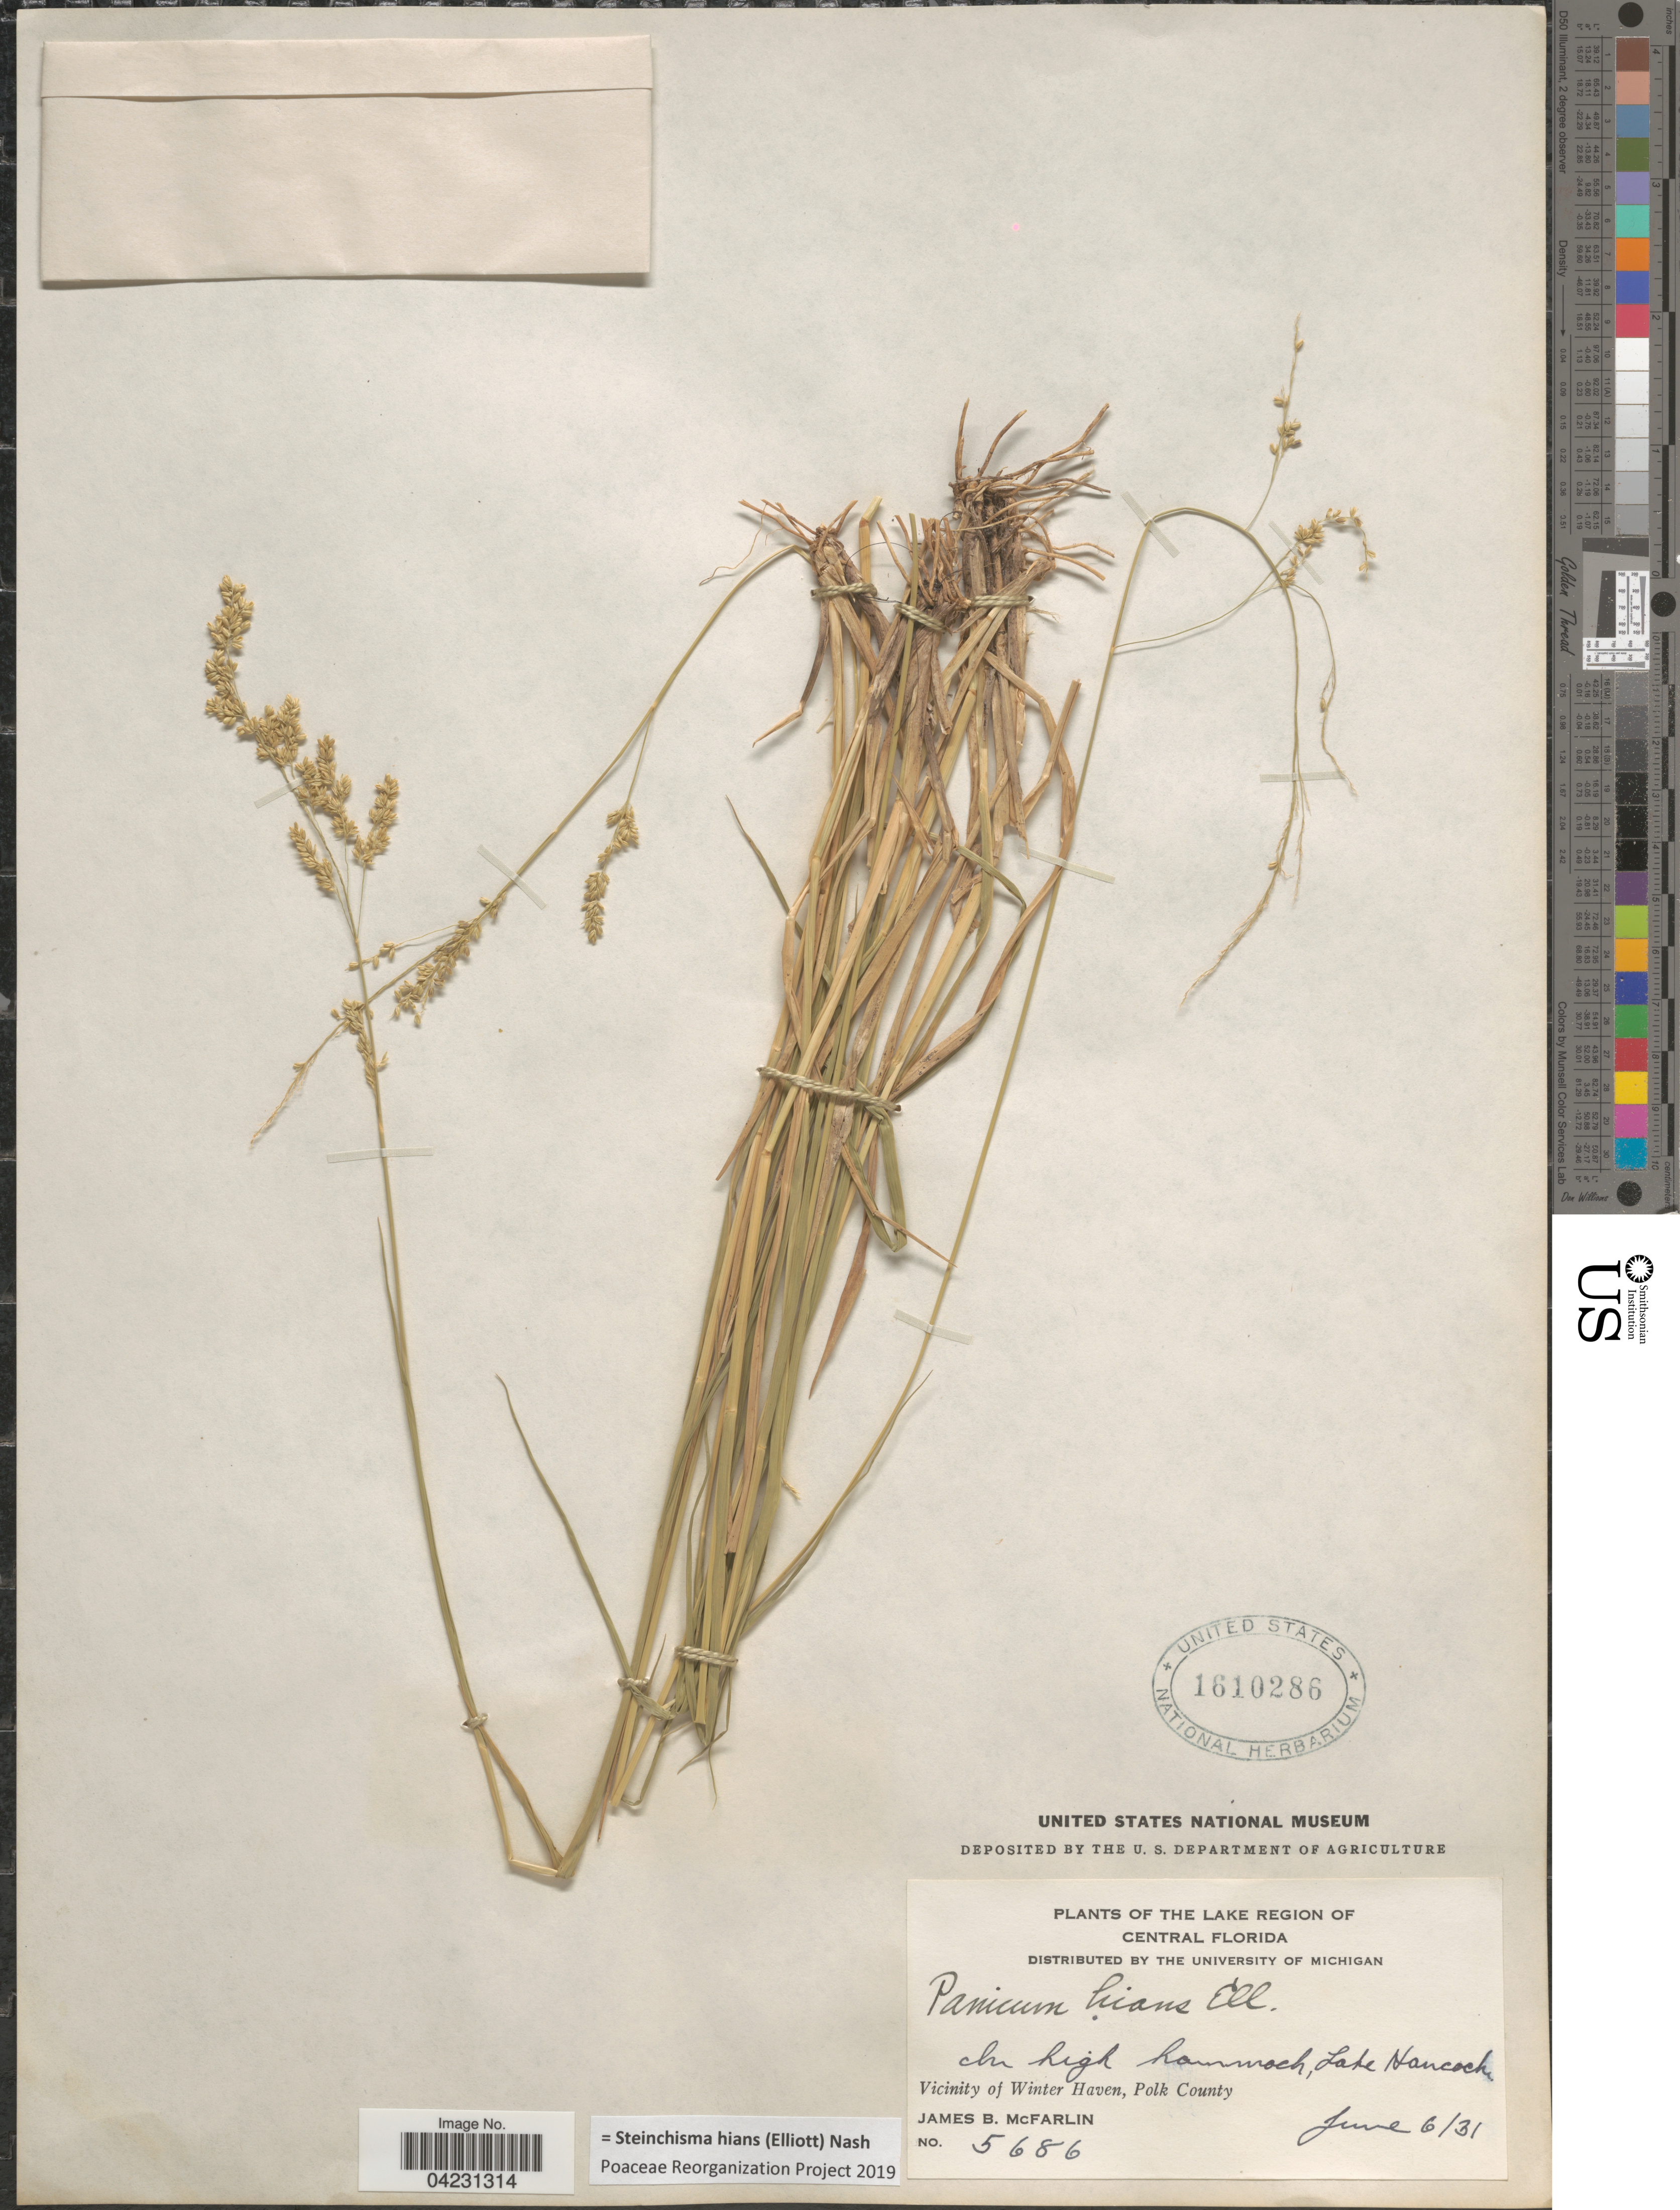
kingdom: Plantae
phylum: Tracheophyta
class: Liliopsida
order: Poales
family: Poaceae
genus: Steinchisma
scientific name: Steinchisma hians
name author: (Elliott) Nash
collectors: J. McFarlin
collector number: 5686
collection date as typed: Transcribed d/m/y: 6/6/31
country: United States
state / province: Florida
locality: Lake Region of Central Florida. In high hammock, Lake Hancock. Vicinity of Winter Haven, Polk County.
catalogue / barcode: US 1610286